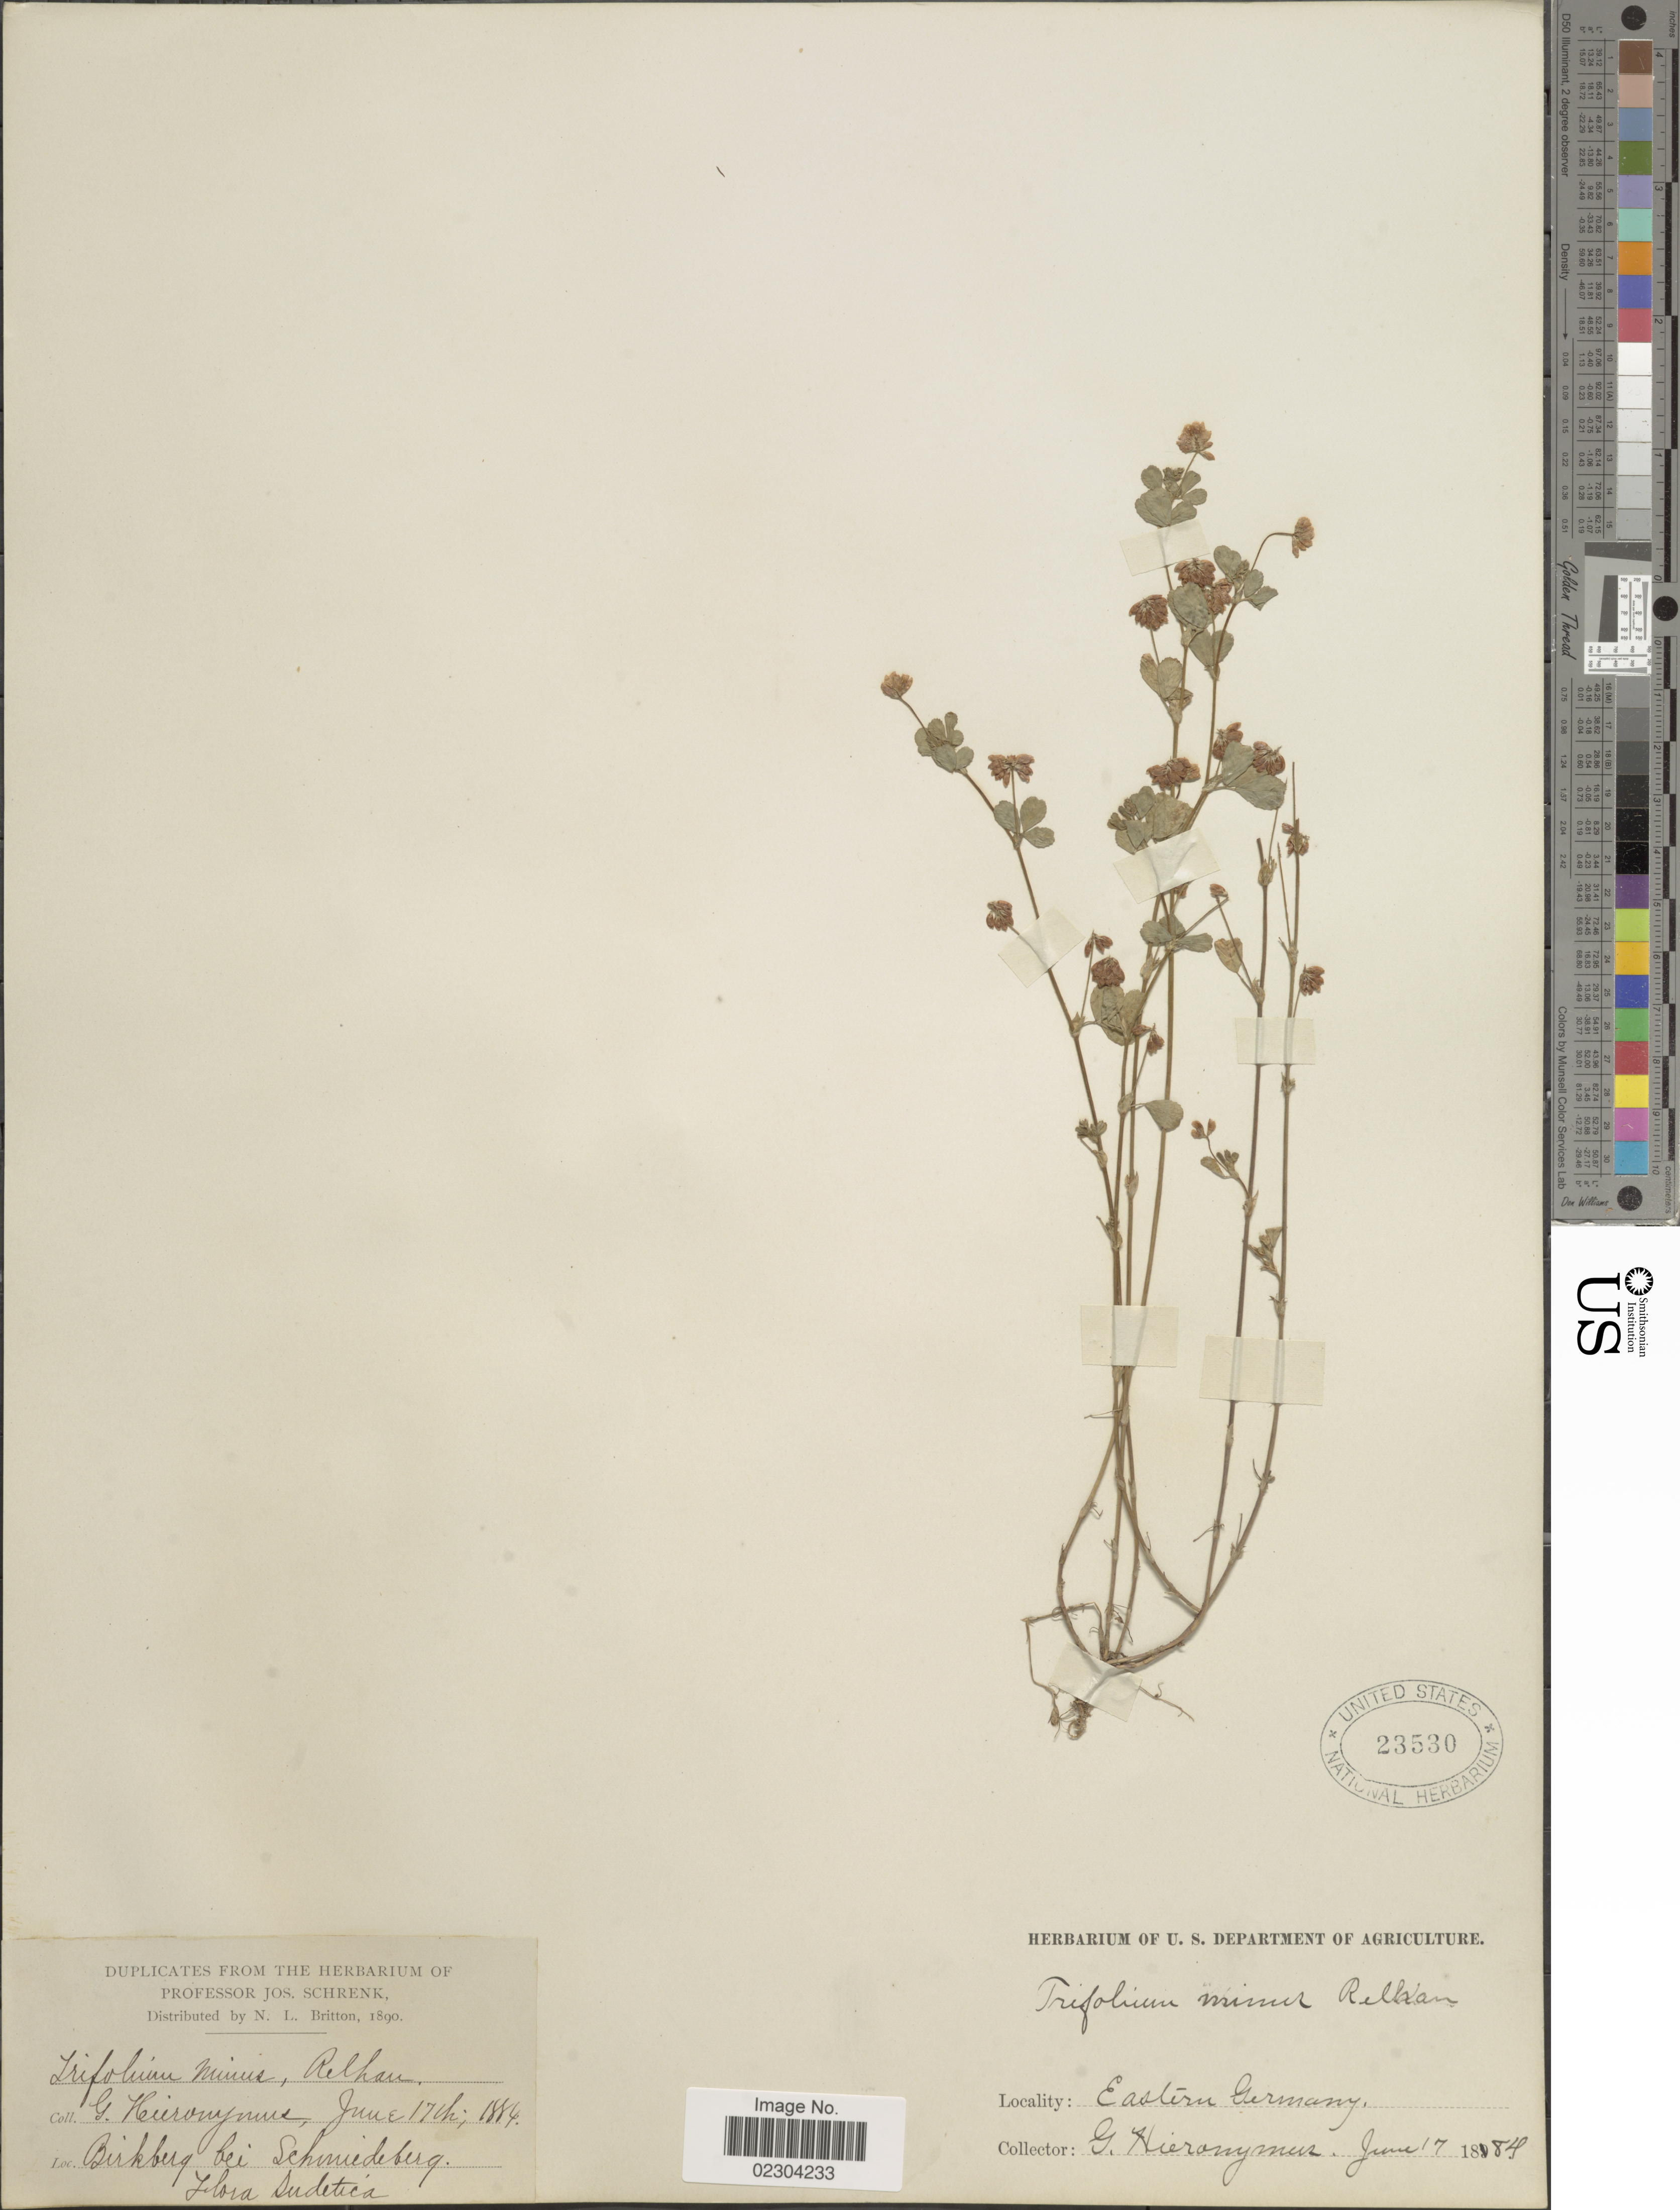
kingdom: Plantae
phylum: Tracheophyta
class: Magnoliopsida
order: Fabales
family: Fabaceae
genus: Trifolium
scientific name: Trifolium minus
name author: Sm.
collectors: G. H. Hieronymus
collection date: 1884-06-17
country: Germany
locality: Eastern Germany. Birkberg bei Schiemdeberg [interpreted] Sudetica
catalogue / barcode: US 23530